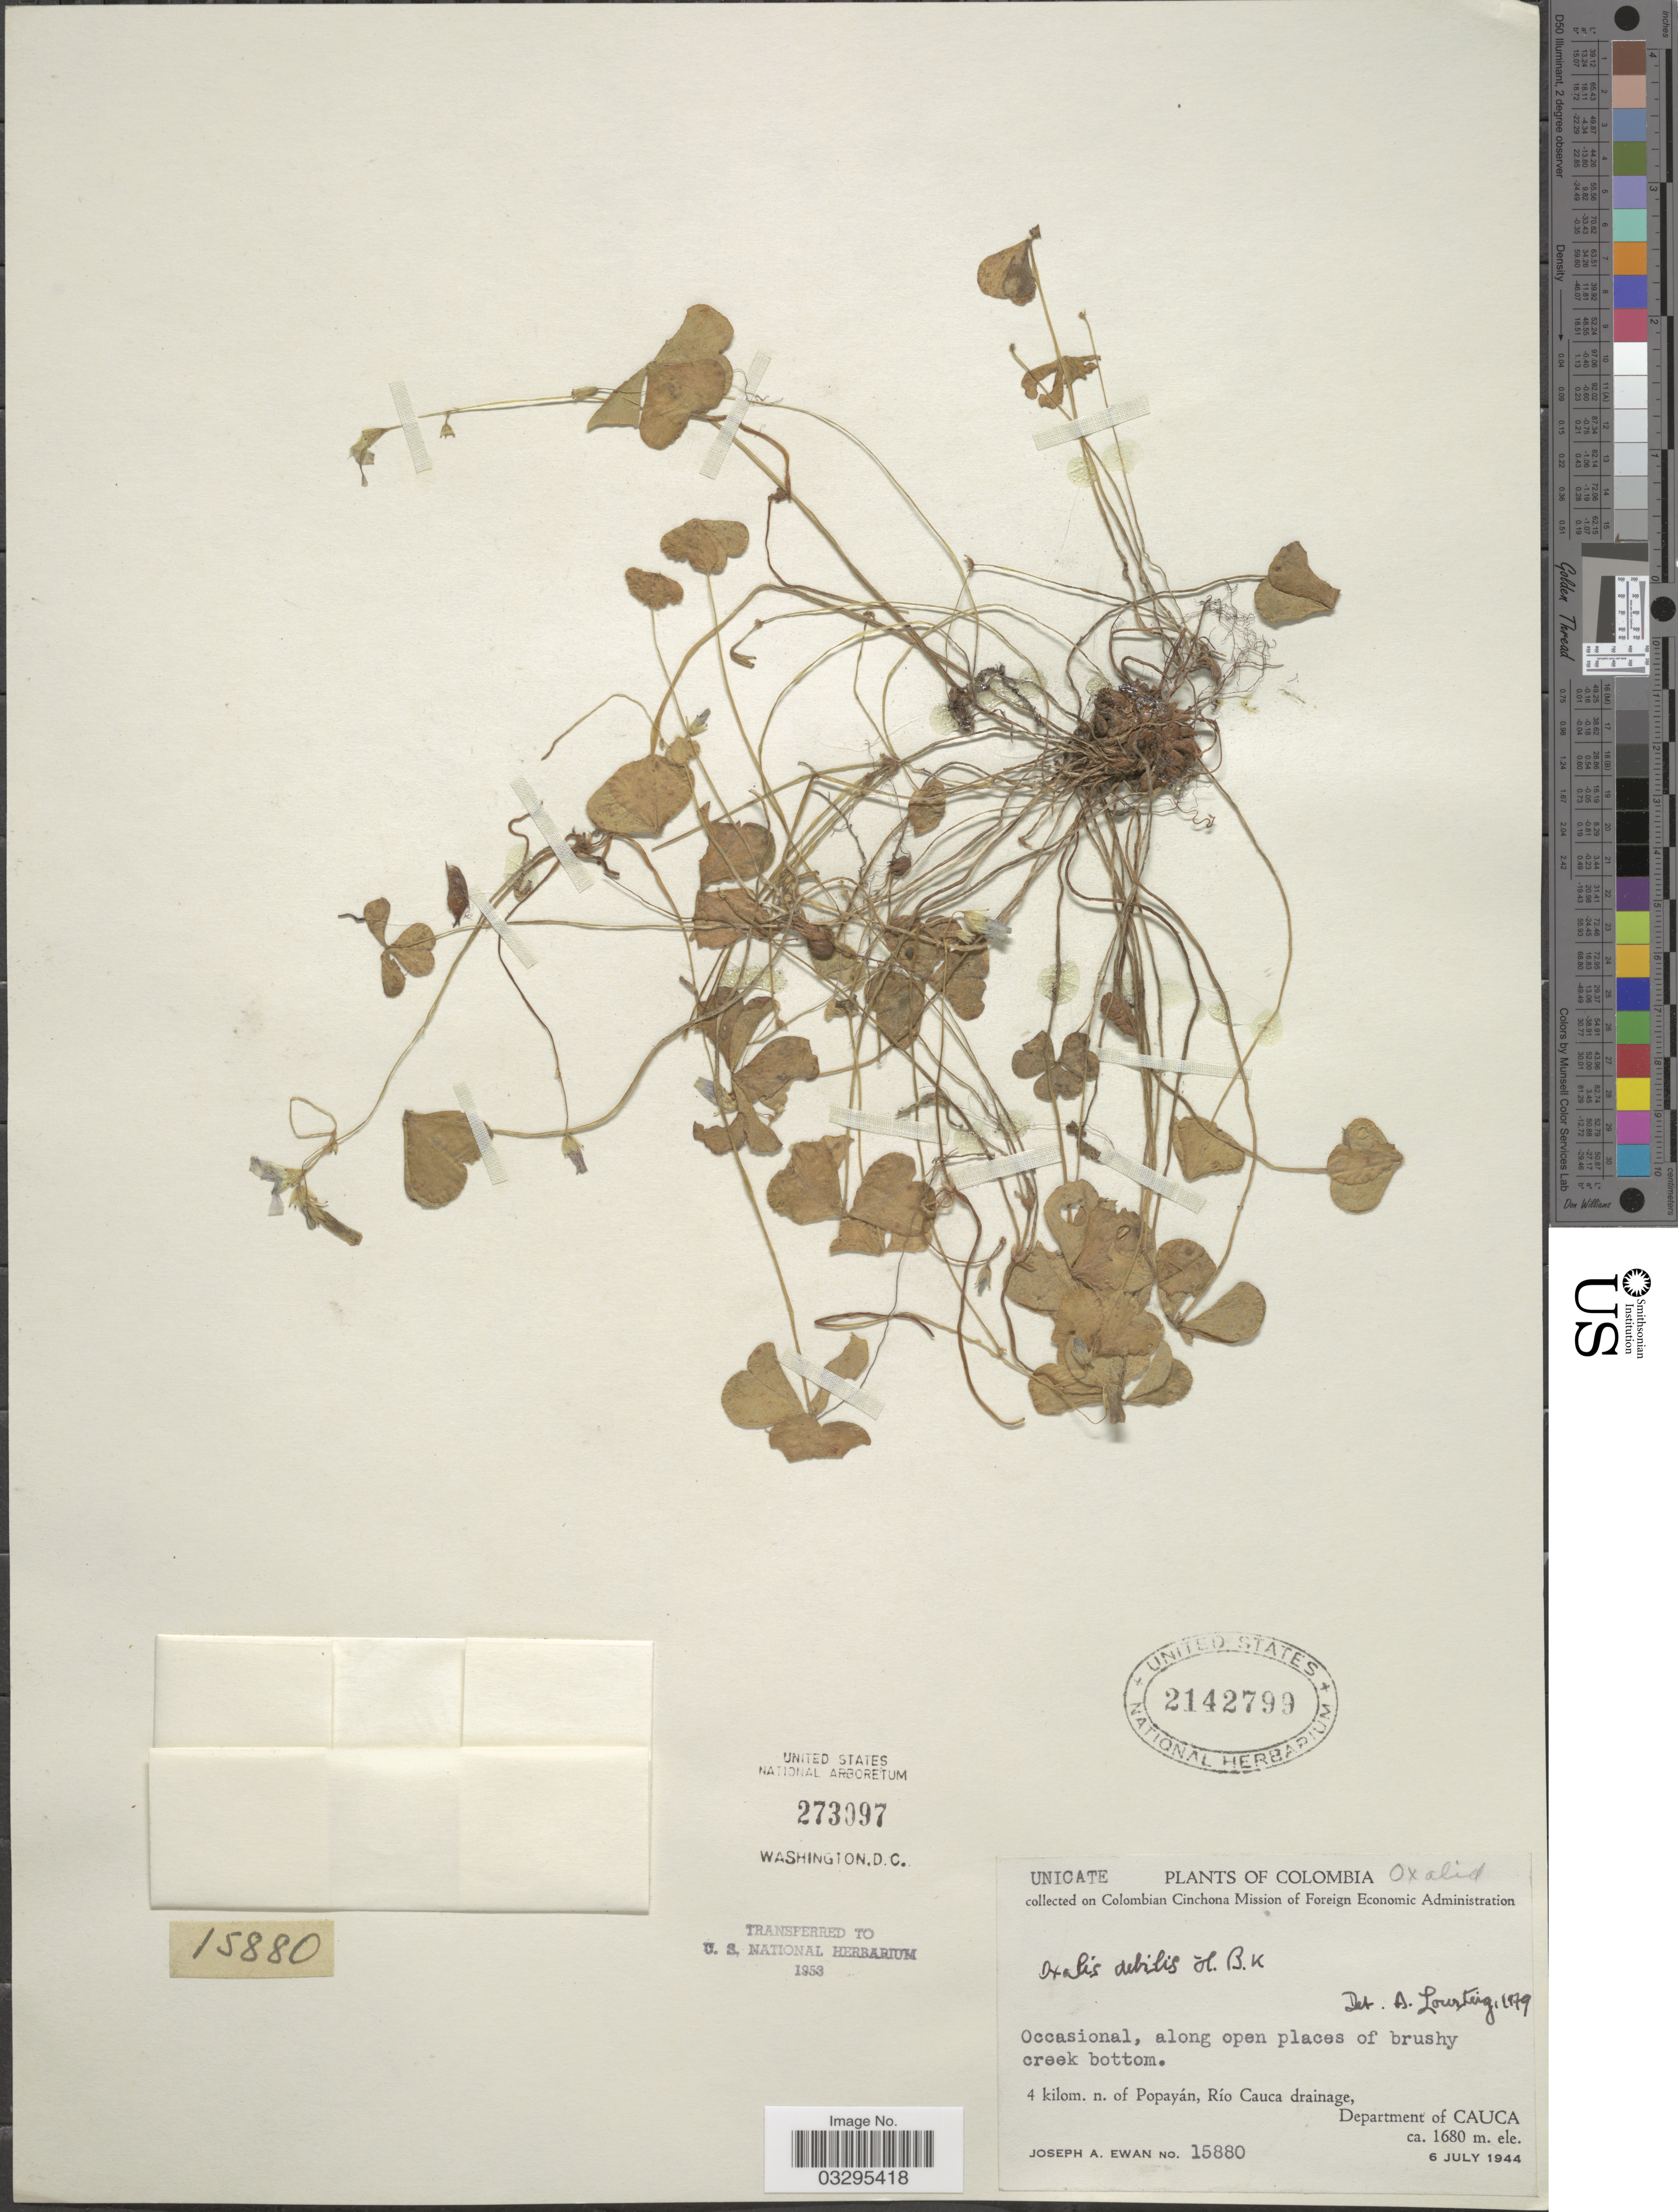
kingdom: Plantae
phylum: Tracheophyta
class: Magnoliopsida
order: Oxalidales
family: Oxalidaceae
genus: Oxalis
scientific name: Oxalis debilis var. debilis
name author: Kunth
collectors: J. A. Ewan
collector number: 15880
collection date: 1944-07-06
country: Colombia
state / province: Cauca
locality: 4 kilom. n. of Popayán, Río Cauca drainage, Department of Cauca.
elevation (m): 1680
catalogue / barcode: US 2142799